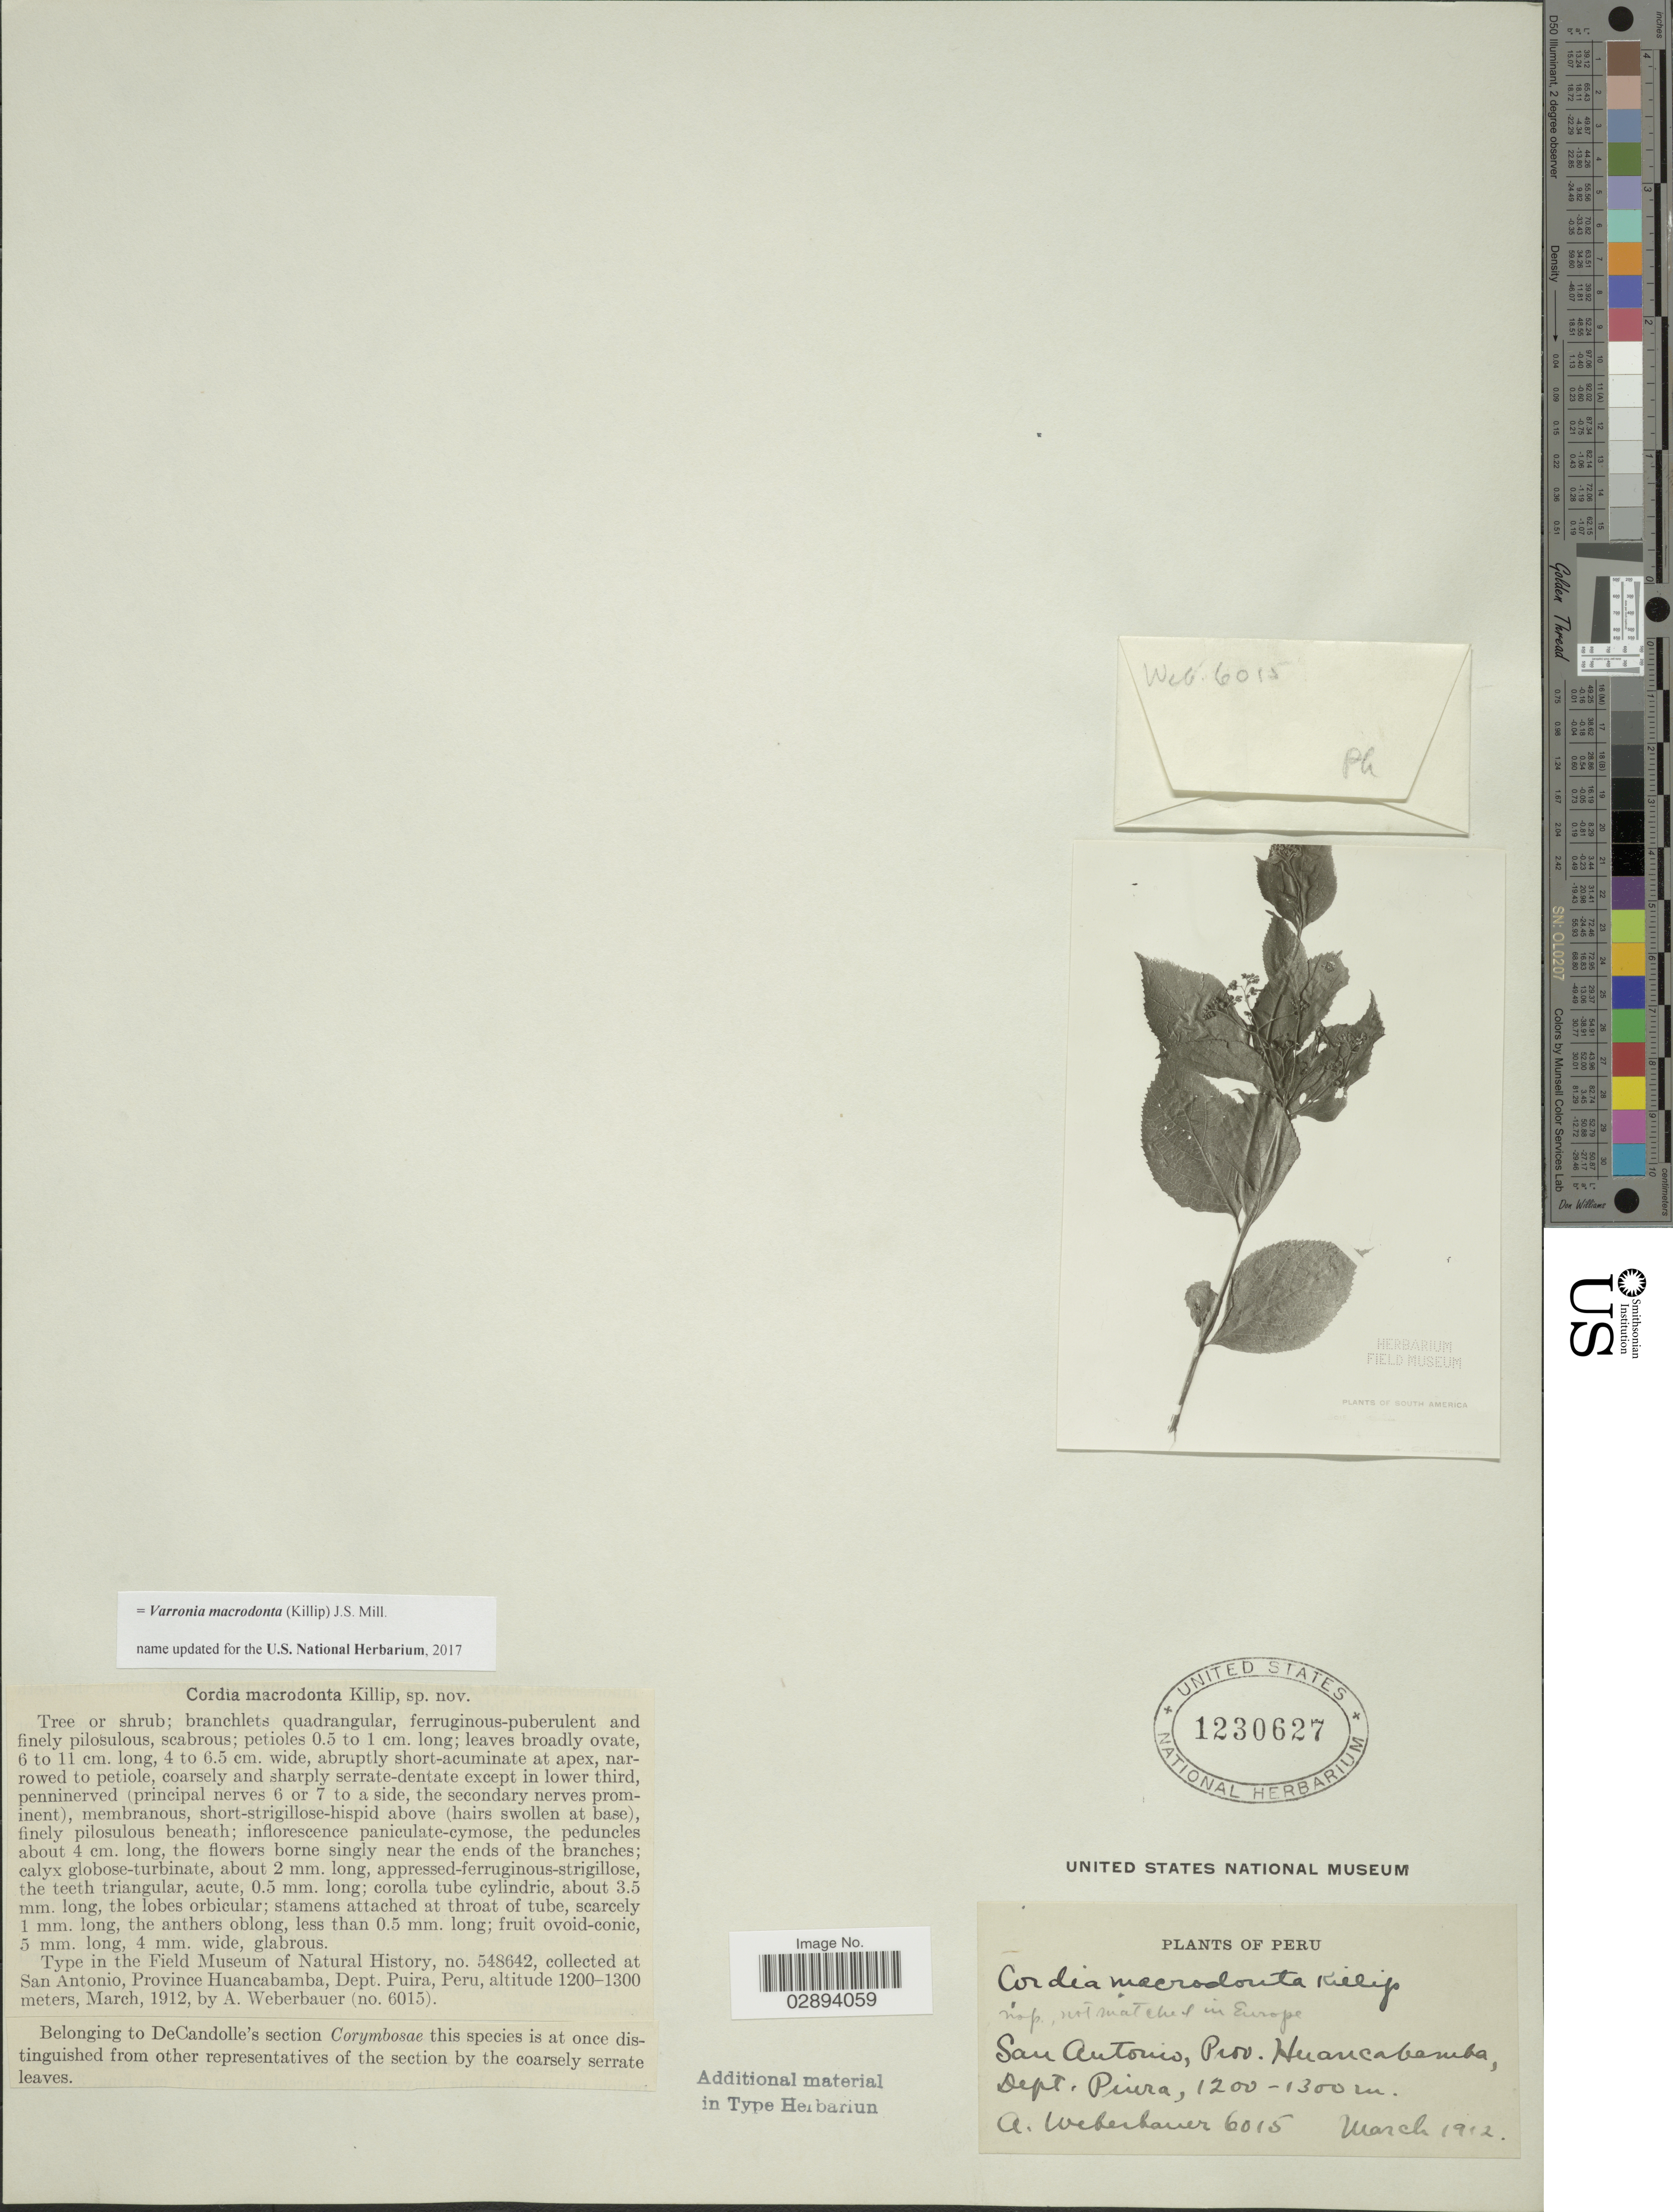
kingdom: Plantae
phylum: Tracheophyta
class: Magnoliopsida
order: Boraginales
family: Cordiaceae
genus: Varronia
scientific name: Varronia macrodonta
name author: (Killip) J.S. Mill.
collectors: A. Weberbauer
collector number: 6015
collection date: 1912-03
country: Peru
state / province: Piura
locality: San Antonio, Prov. Huancabamba, Dept. Piura.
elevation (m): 1200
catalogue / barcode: US 1230627